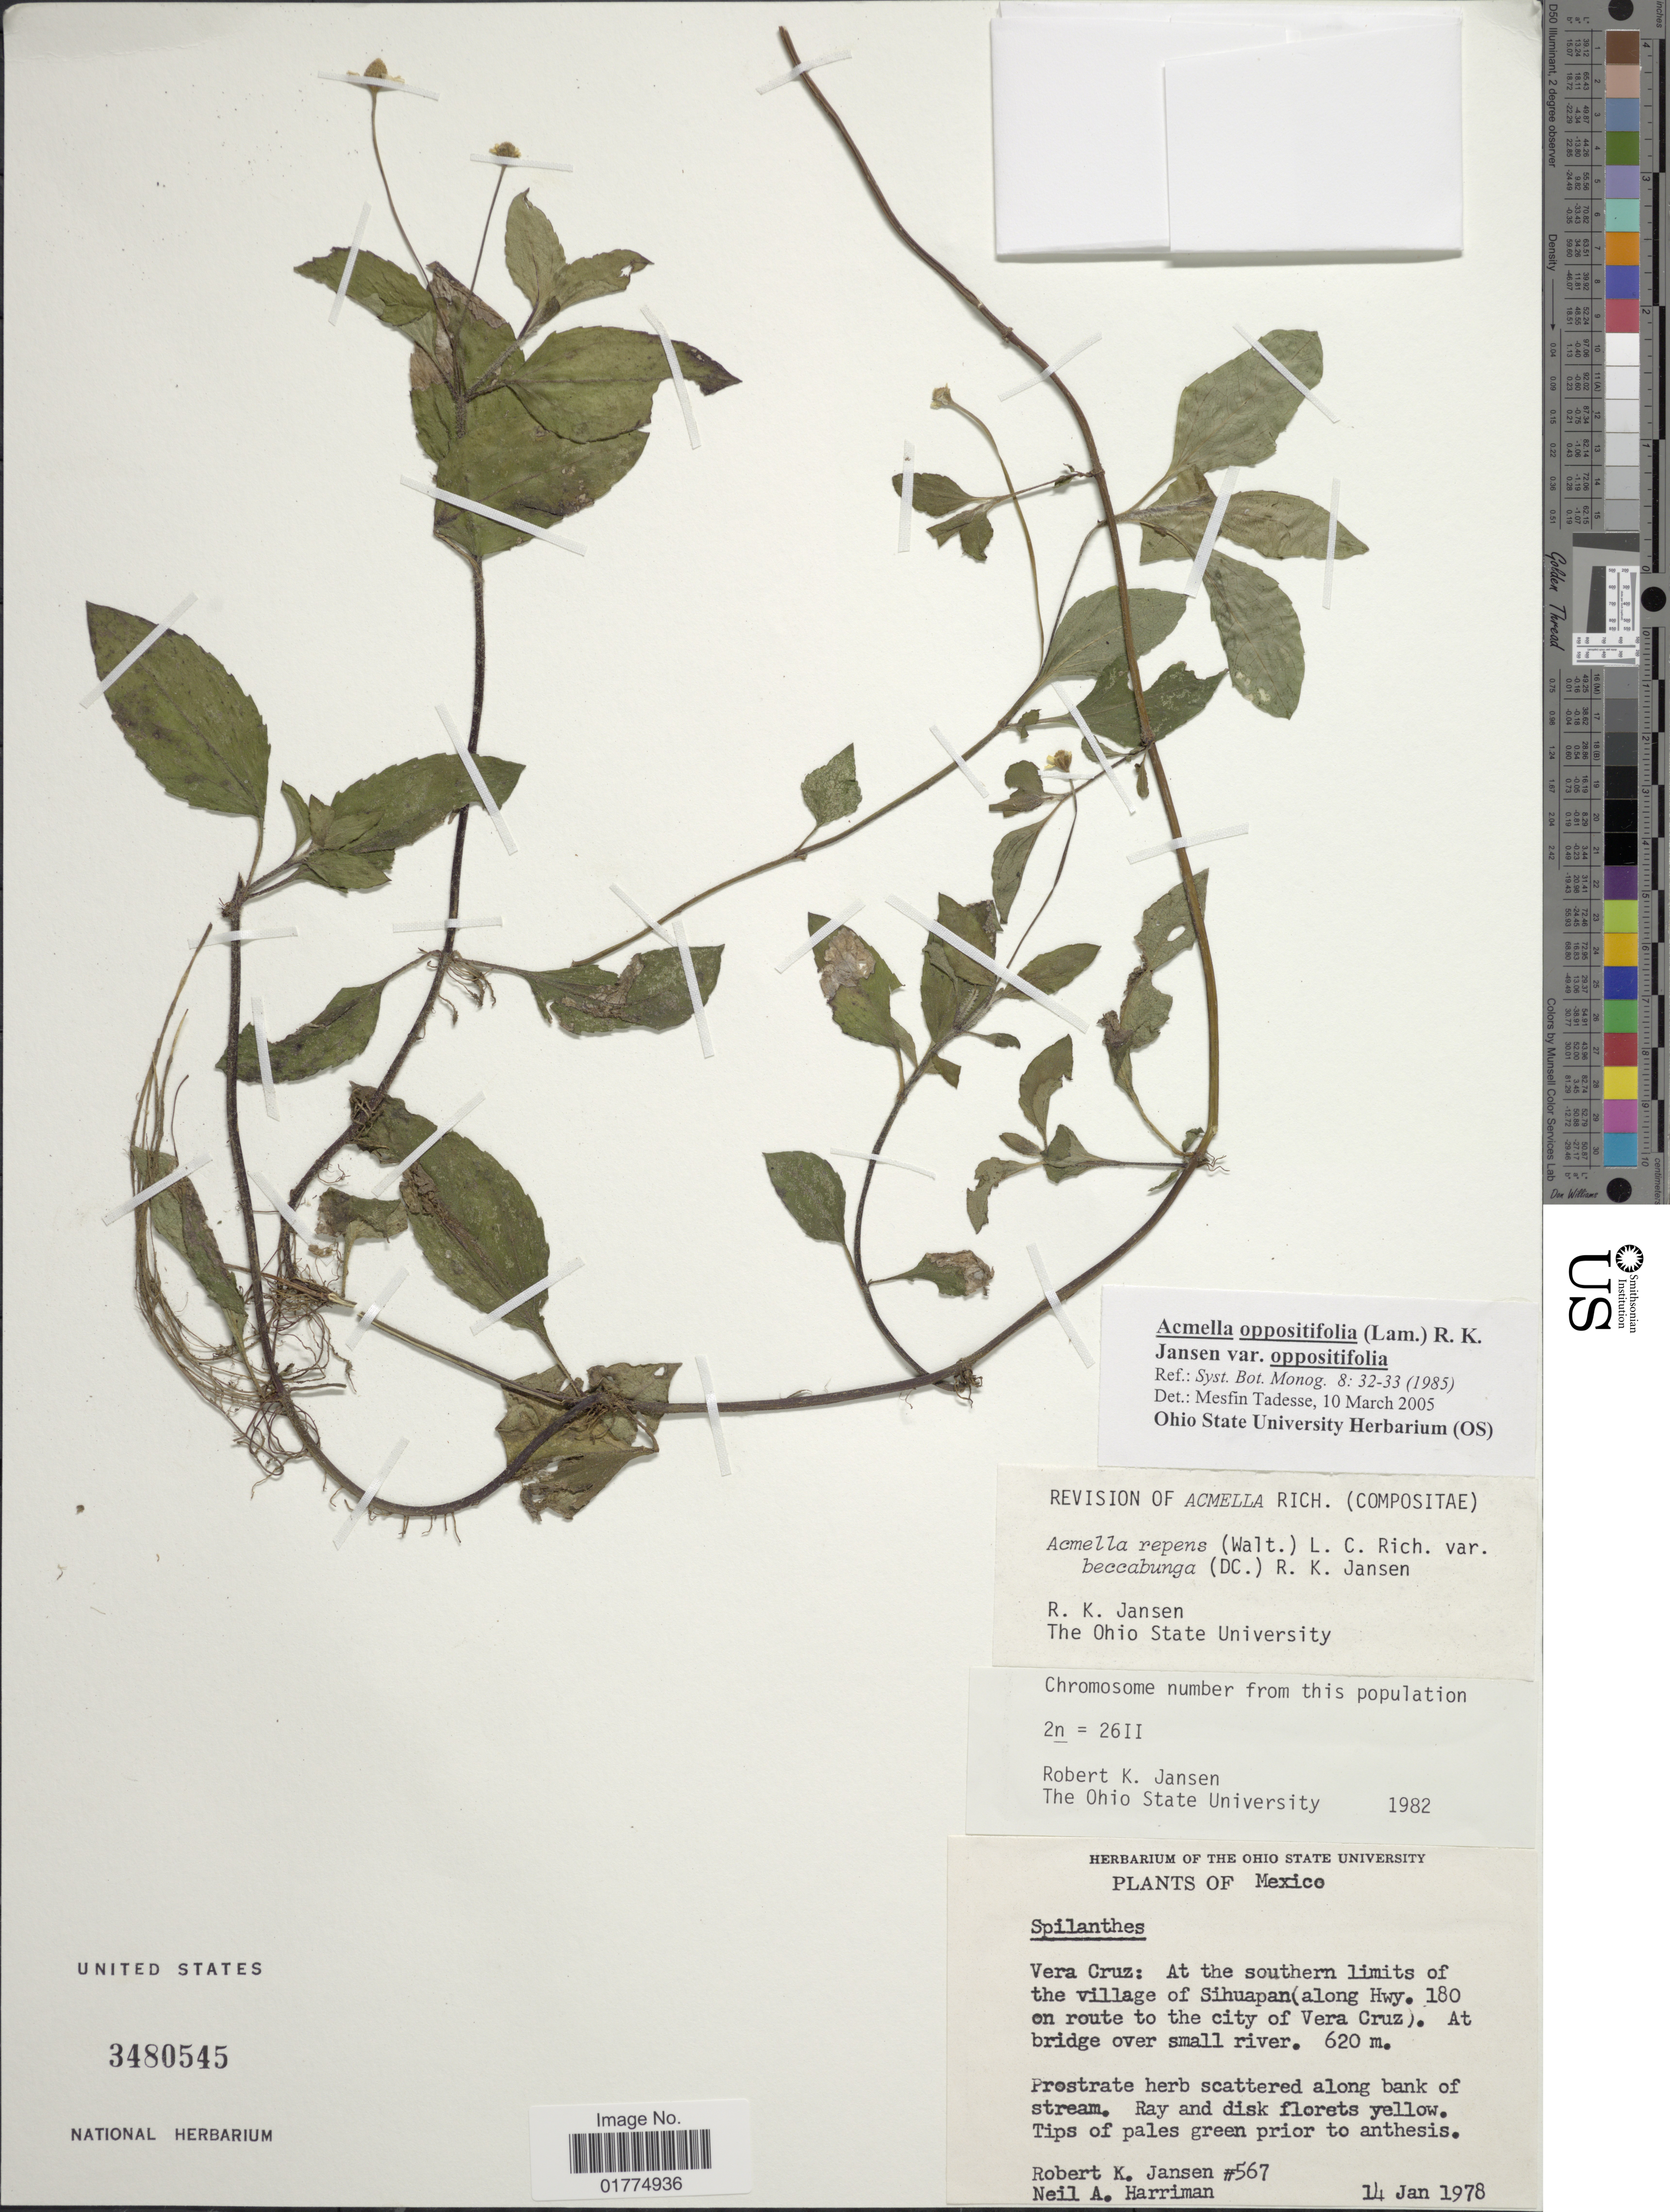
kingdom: Plantae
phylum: Tracheophyta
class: Magnoliopsida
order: Asterales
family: Asteraceae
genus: Acmella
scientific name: Acmella repens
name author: (Walter) Rich.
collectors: R. K. Jansen & N. A. Harriman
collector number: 567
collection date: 1978-01-14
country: Mexico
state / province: Veracruz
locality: At the southern limits of the village of Sihuapan (along Hwy. 180 en route to the city of Vera Cruz). At bridge over small river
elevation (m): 620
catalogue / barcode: US 3480545